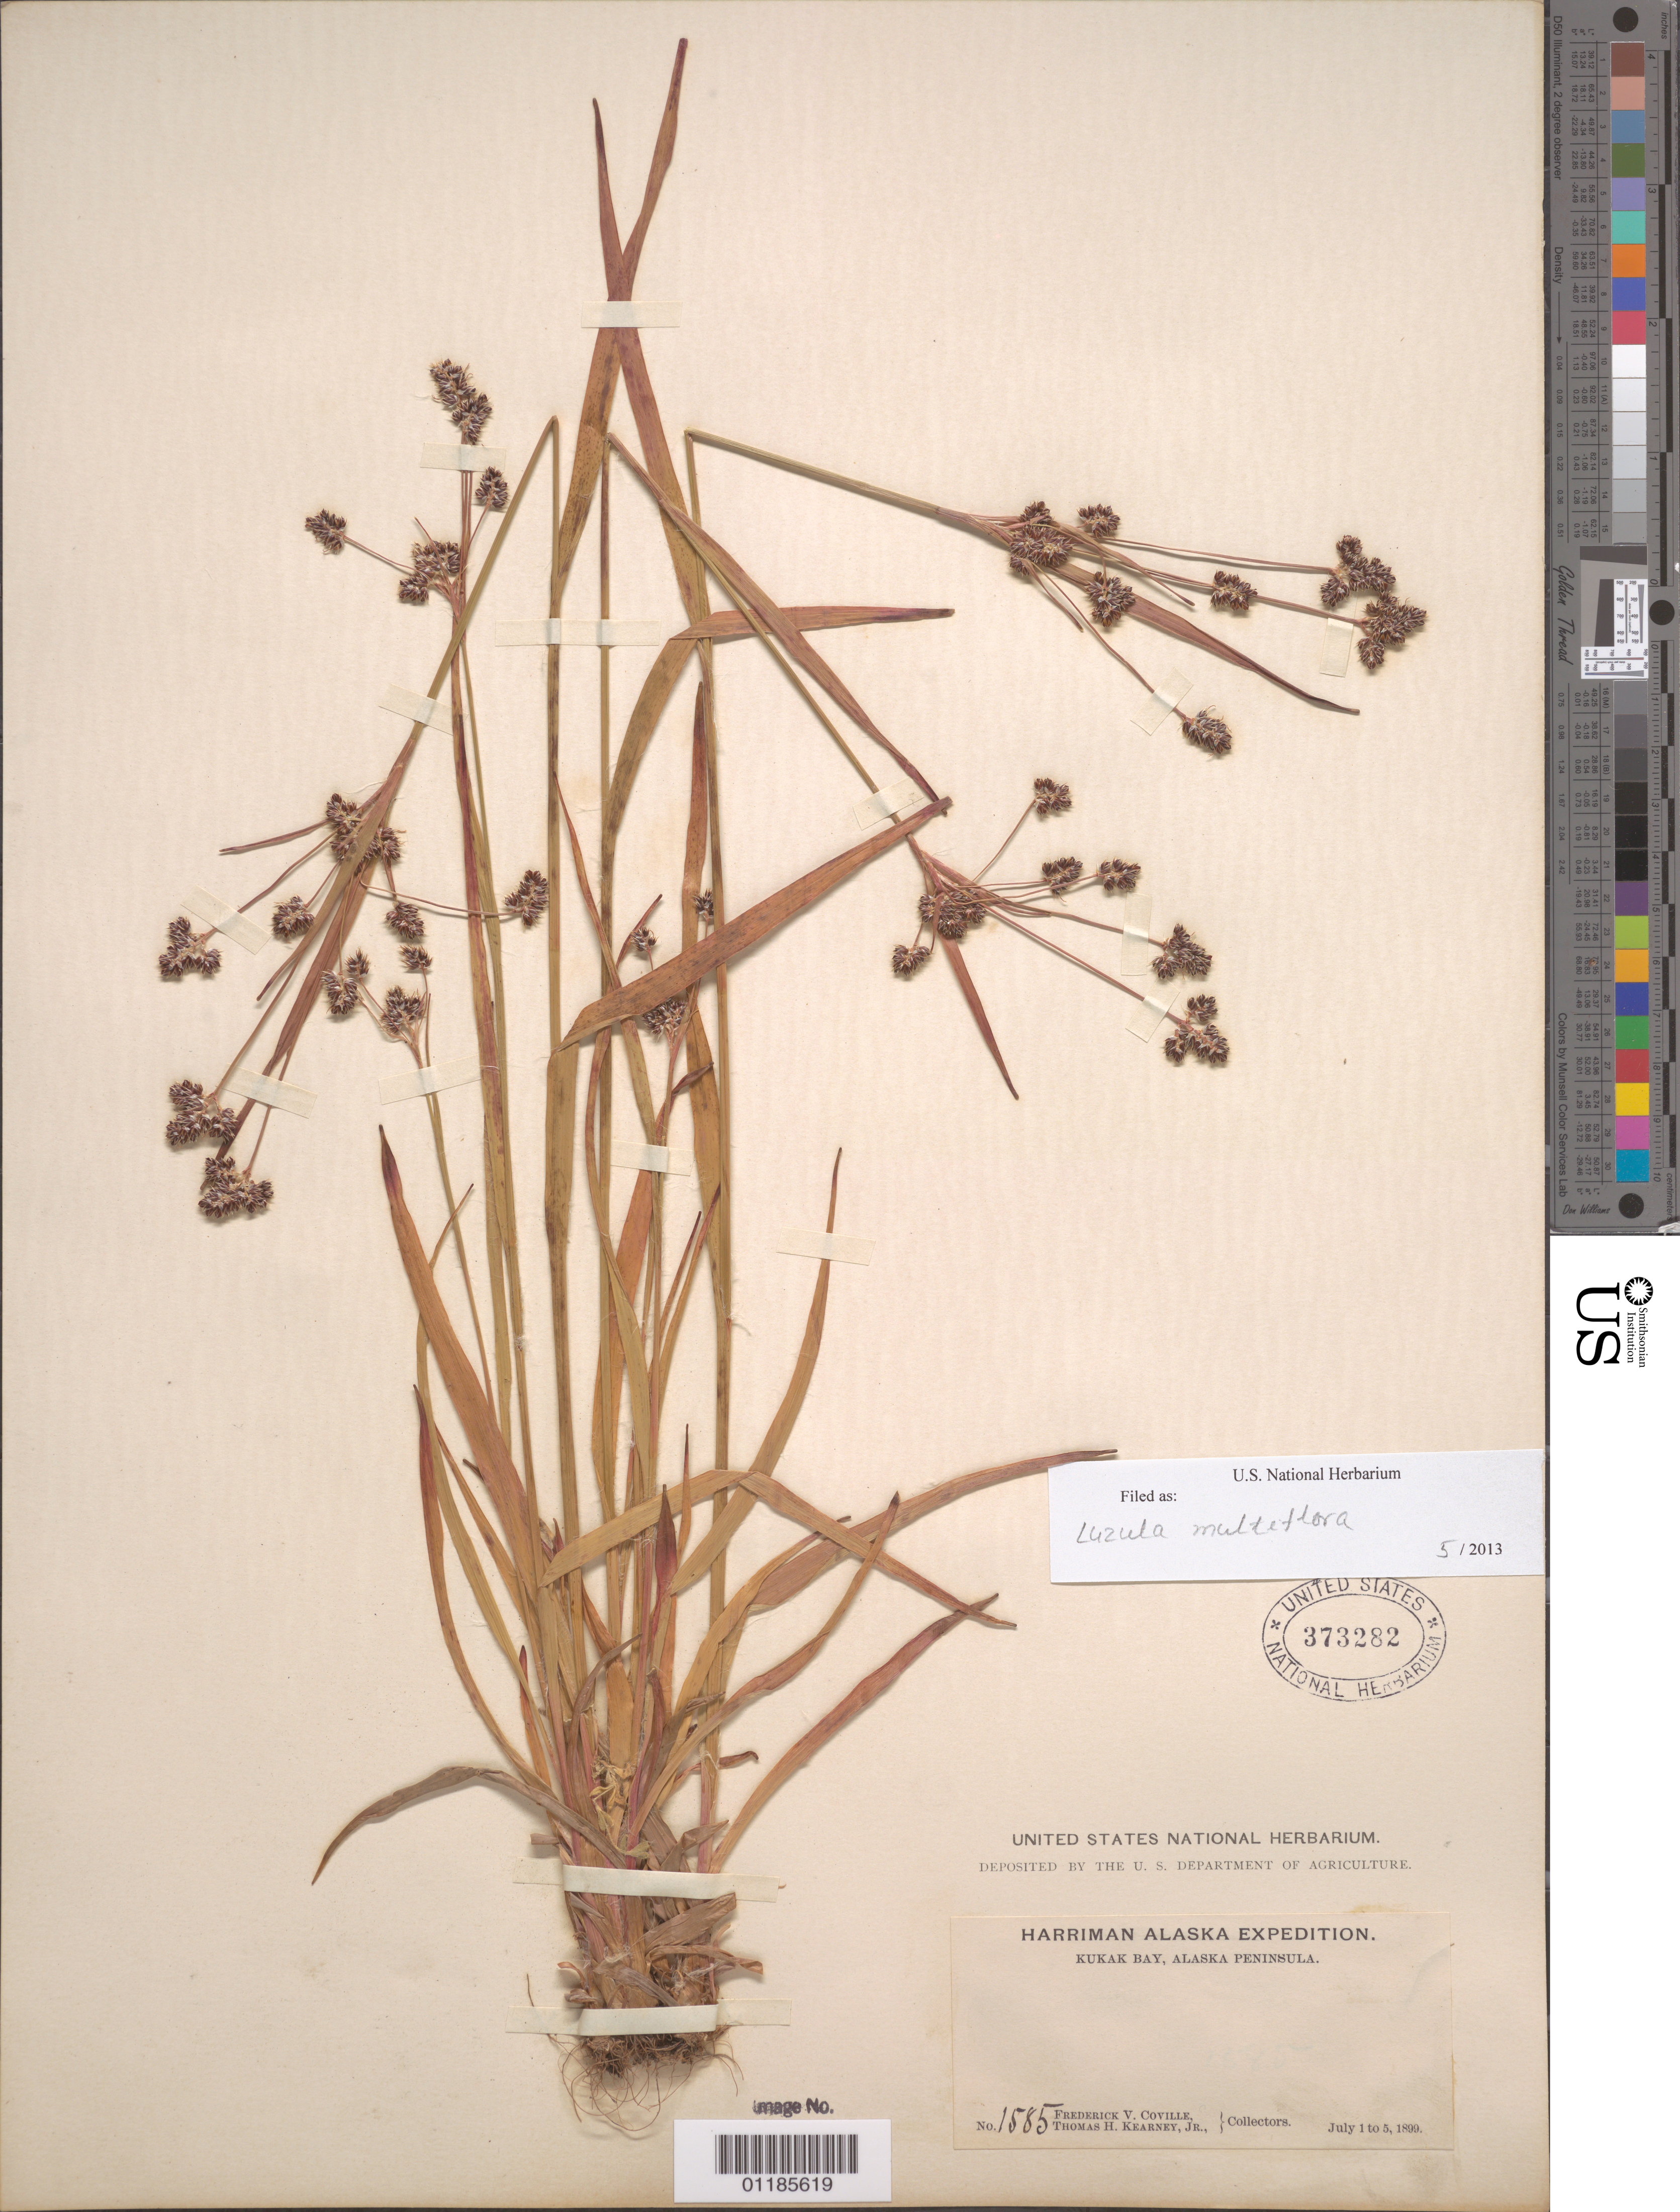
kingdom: Plantae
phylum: Tracheophyta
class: Liliopsida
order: Poales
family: Juncaceae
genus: Luzula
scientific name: Luzula multiflora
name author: (Ehrh.) Lej.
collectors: F. V. Coville & F. Funston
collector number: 1585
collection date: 1899-07-01/1899-07-05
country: United States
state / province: Alaska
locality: Kukak Bay, Alaska Peninsula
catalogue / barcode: US 373282